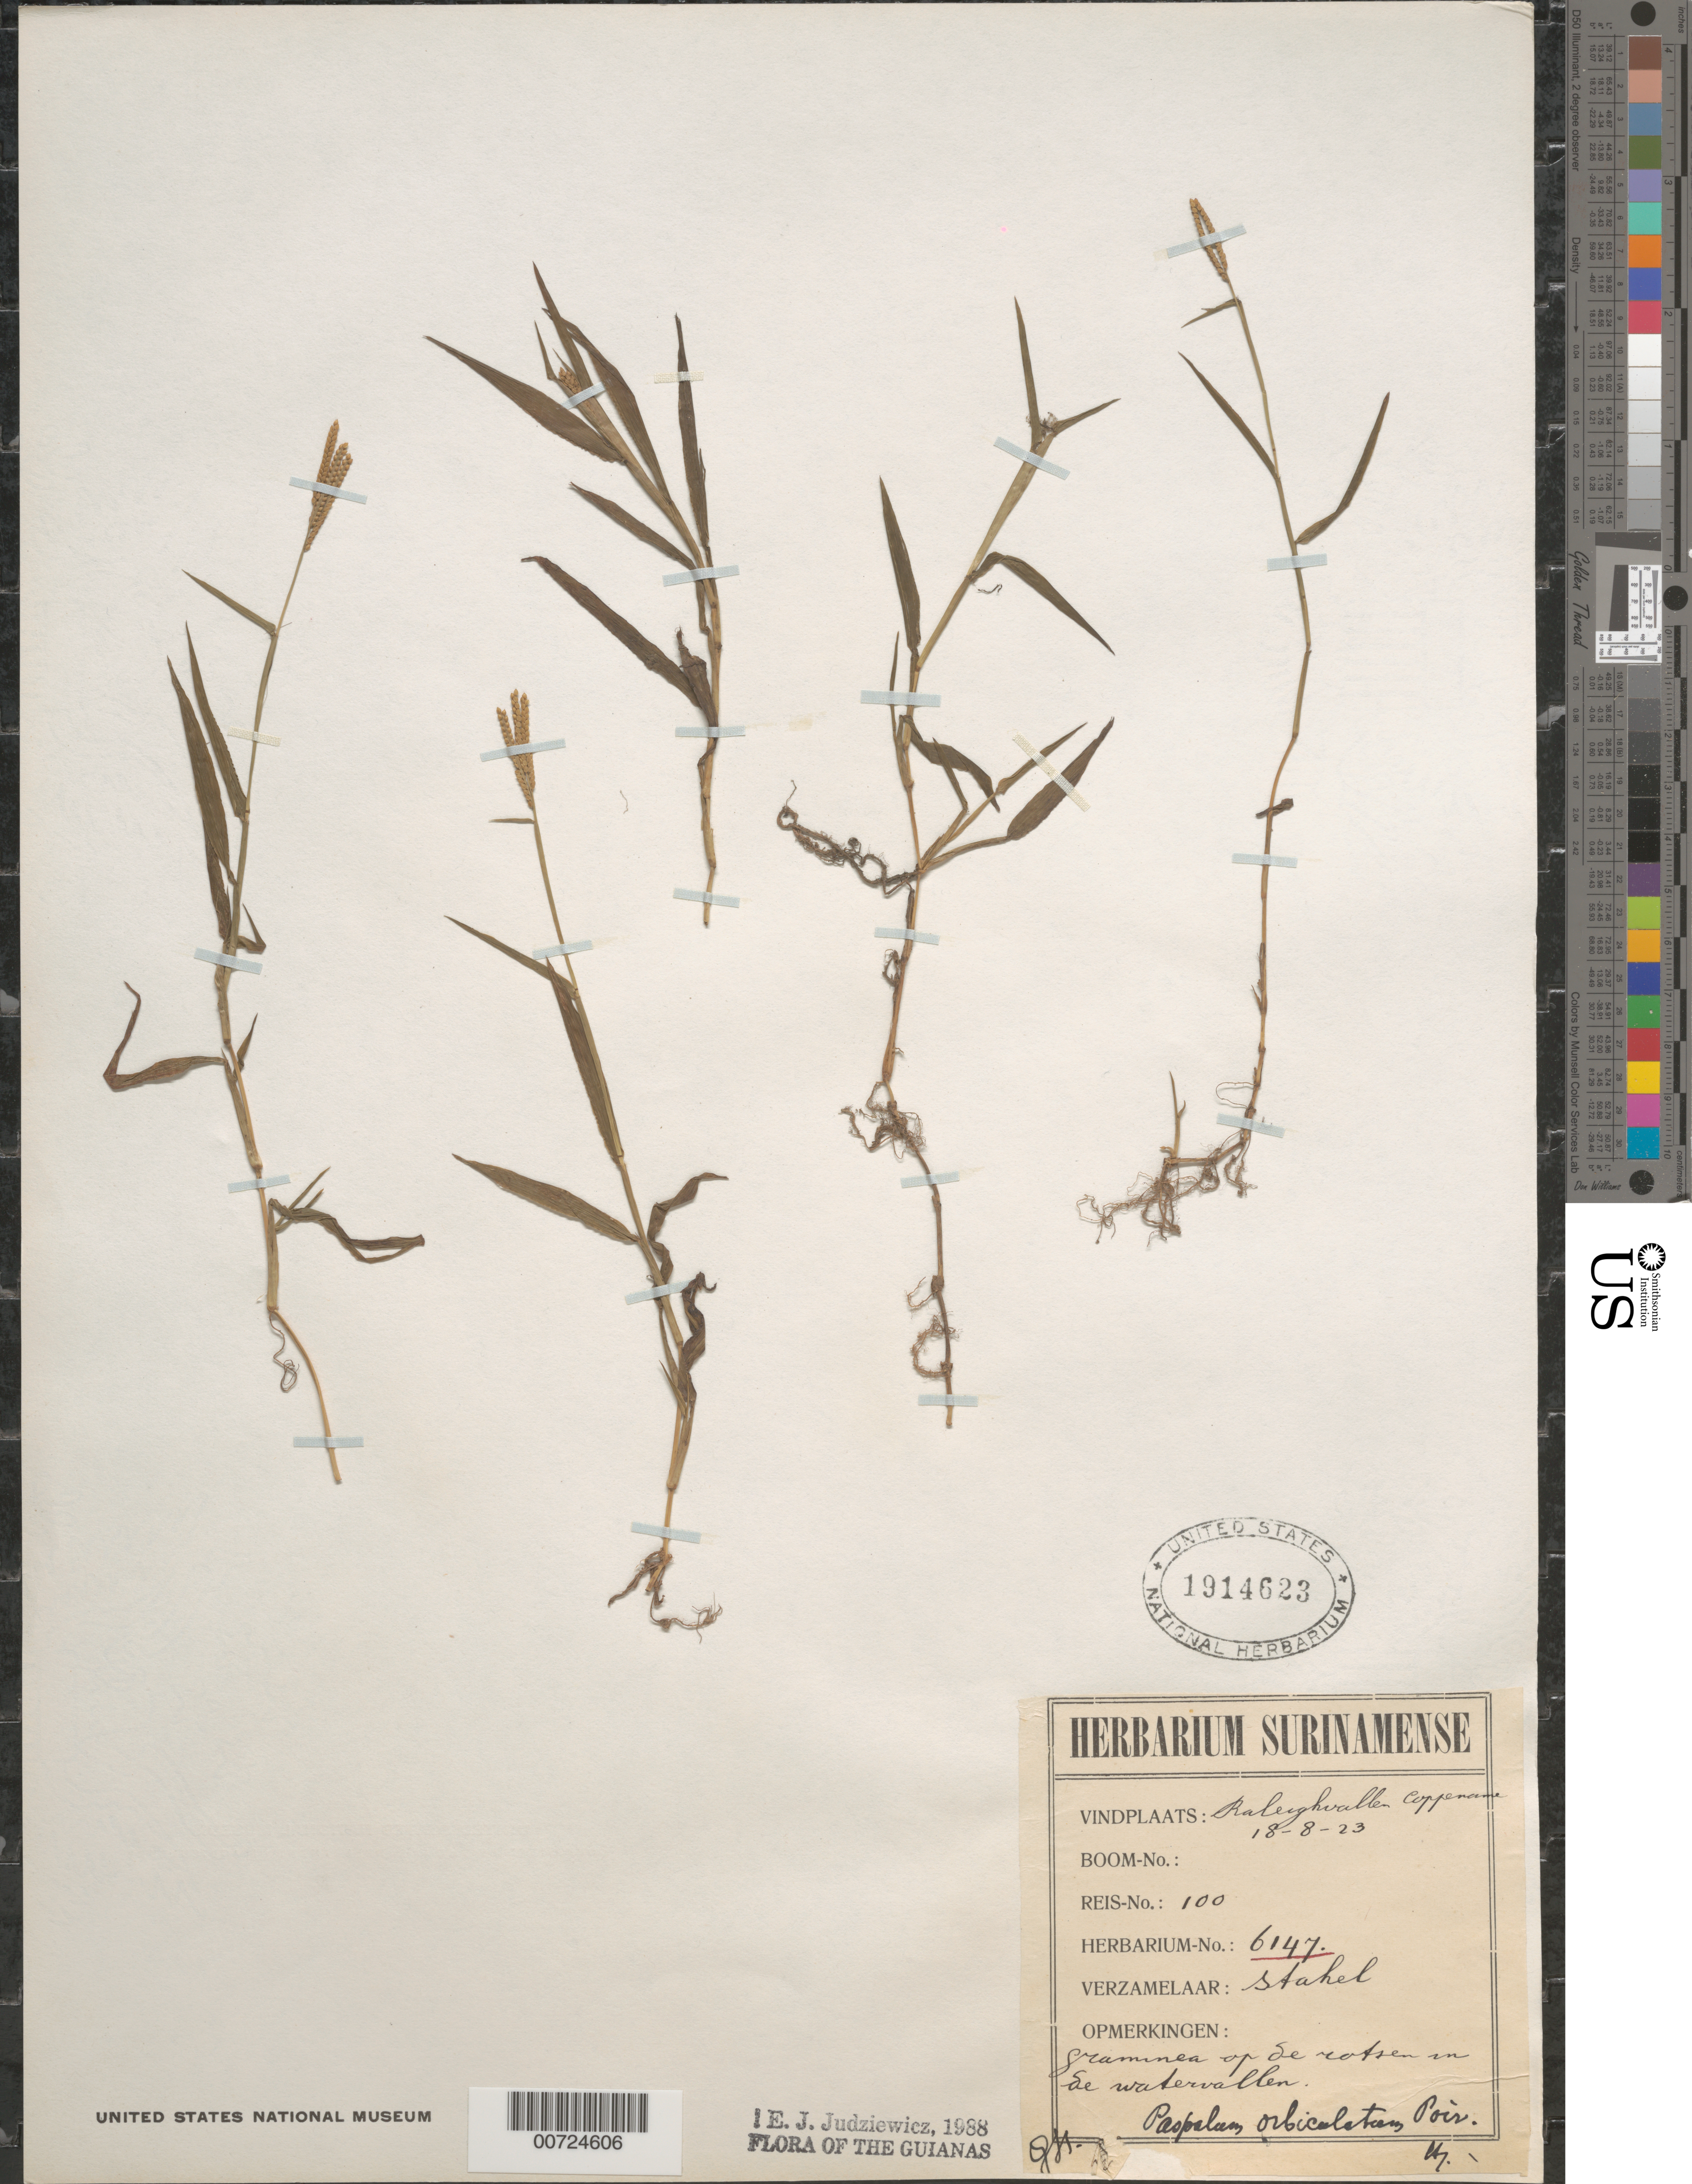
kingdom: Plantae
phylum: Tracheophyta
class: Liliopsida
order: Poales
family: Poaceae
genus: Paspalum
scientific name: Paspalum orbiculatum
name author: Poir.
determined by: Judziewicz, E. J.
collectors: G. Stahel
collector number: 6147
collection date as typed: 18-Aug-23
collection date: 1923-08-18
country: Suriname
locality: Raleigh Falls, Coppename R.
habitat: On rocks in waterfall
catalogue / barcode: US 1914623